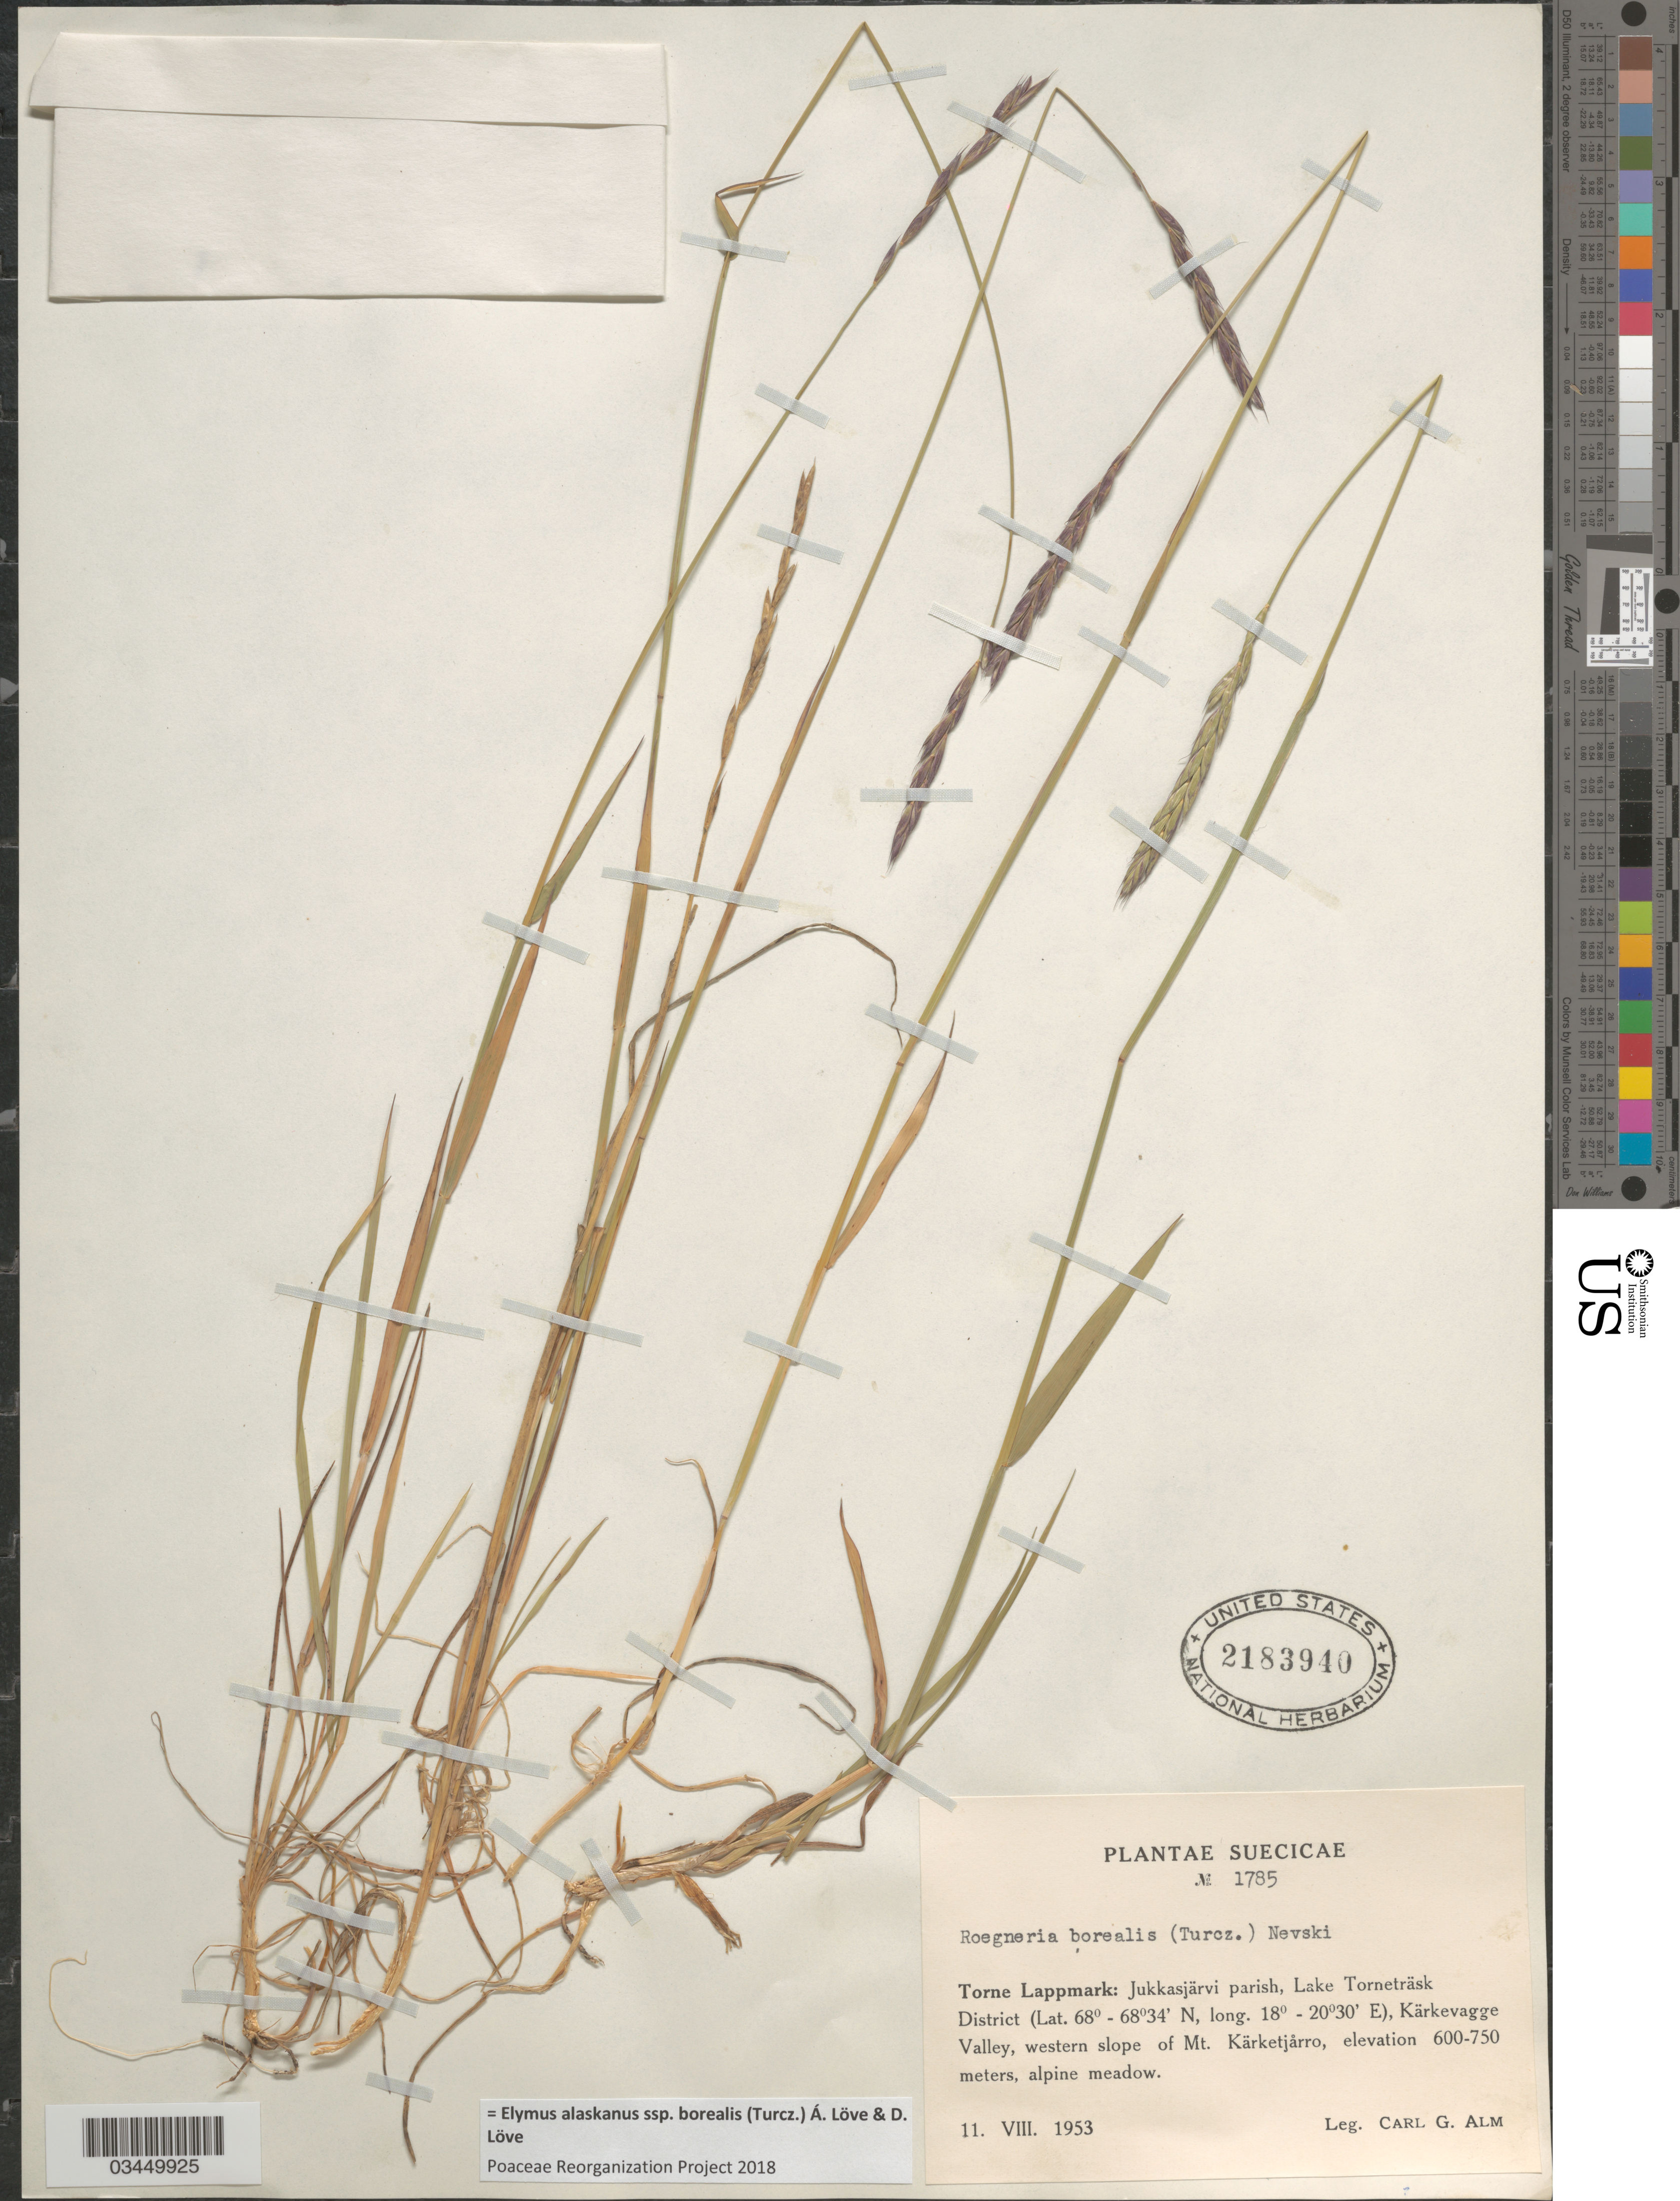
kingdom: Plantae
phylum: Tracheophyta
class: Liliopsida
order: Poales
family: Poaceae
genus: Elymus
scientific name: Elymus alaskanus subsp. borealis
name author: (Turcz.) Á. Löve & D. Löve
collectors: C. G. Alm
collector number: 1785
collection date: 1953-08-11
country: Sweden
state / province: Norrbotten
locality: Suecicae. Torne Lappmark: Jukkasjärvi parish, Lake Torneträsk District, Kärkevagge Valley, western slope of Mt. Kärketjårro.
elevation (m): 600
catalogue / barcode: US 2183940